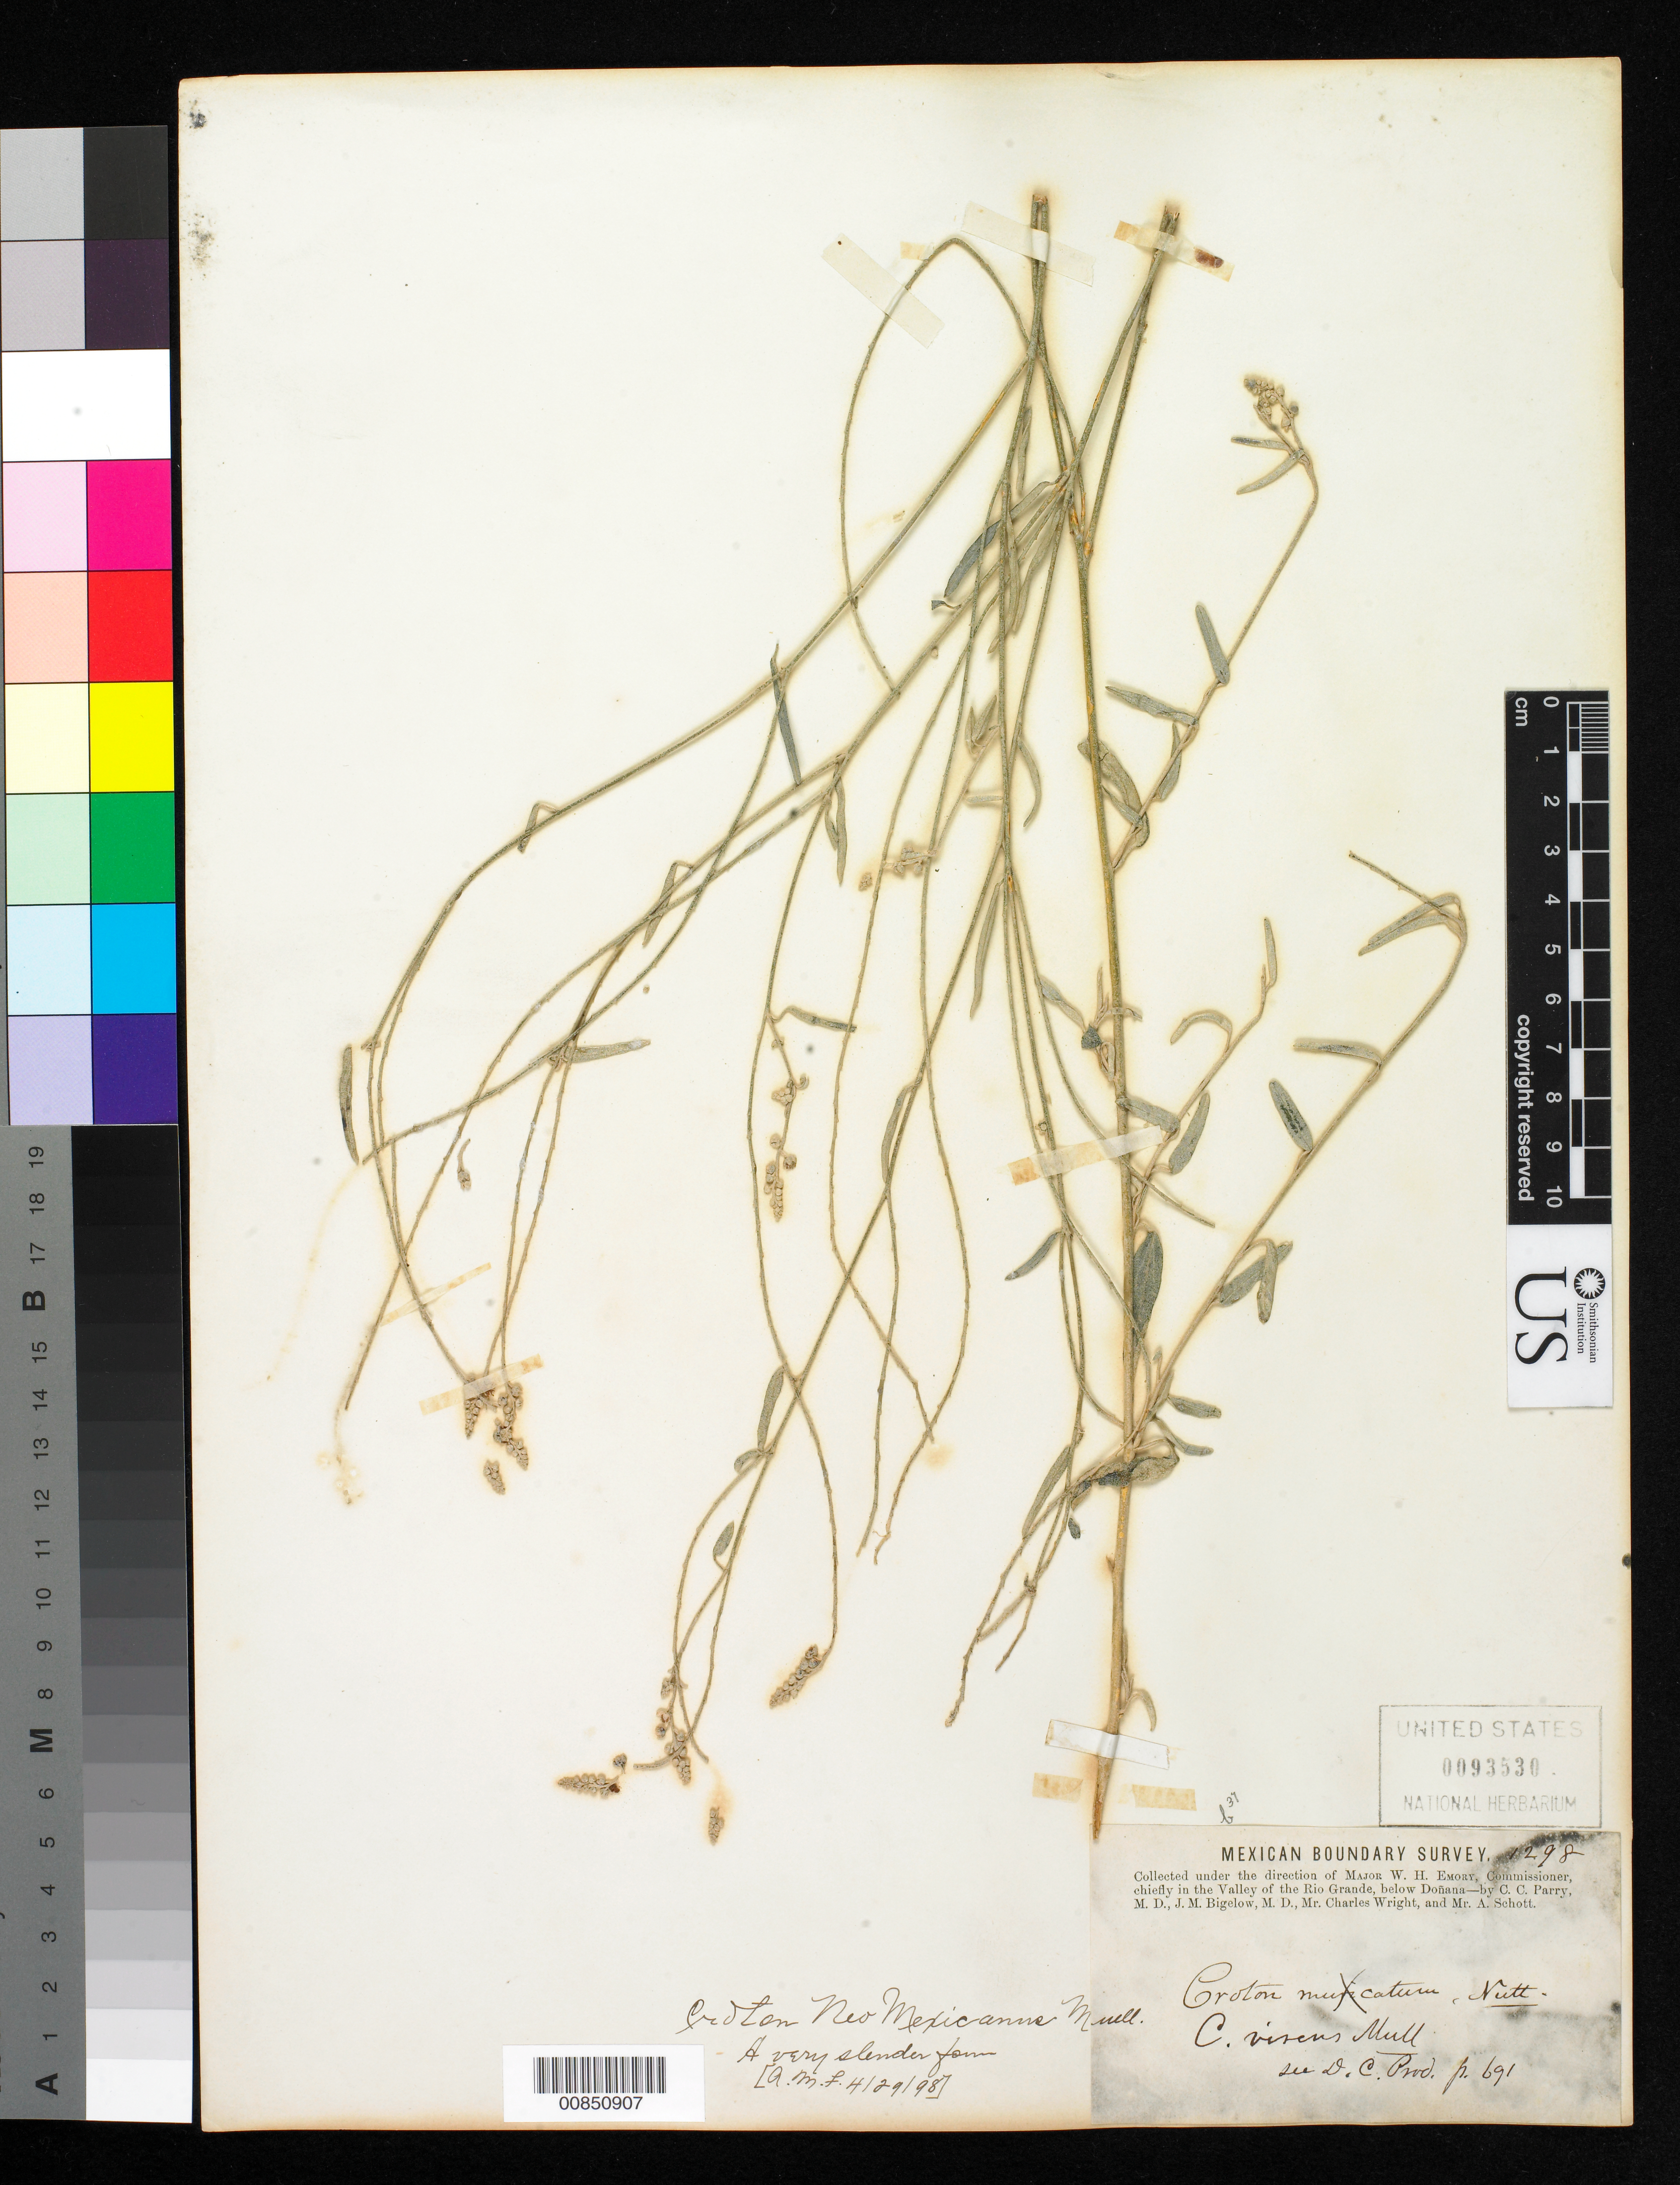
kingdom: Plantae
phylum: Tracheophyta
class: Magnoliopsida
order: Malpighiales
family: Euphorbiaceae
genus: Croton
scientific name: Croton neomexicanus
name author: Müll. Arg.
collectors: C. C. Parry, J. M. Bigelow, C. Wright & A. C. V. Schott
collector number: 1298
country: United States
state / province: New Mexico / Texas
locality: Valley of the Rio Grande, below Doñana.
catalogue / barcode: US 93530